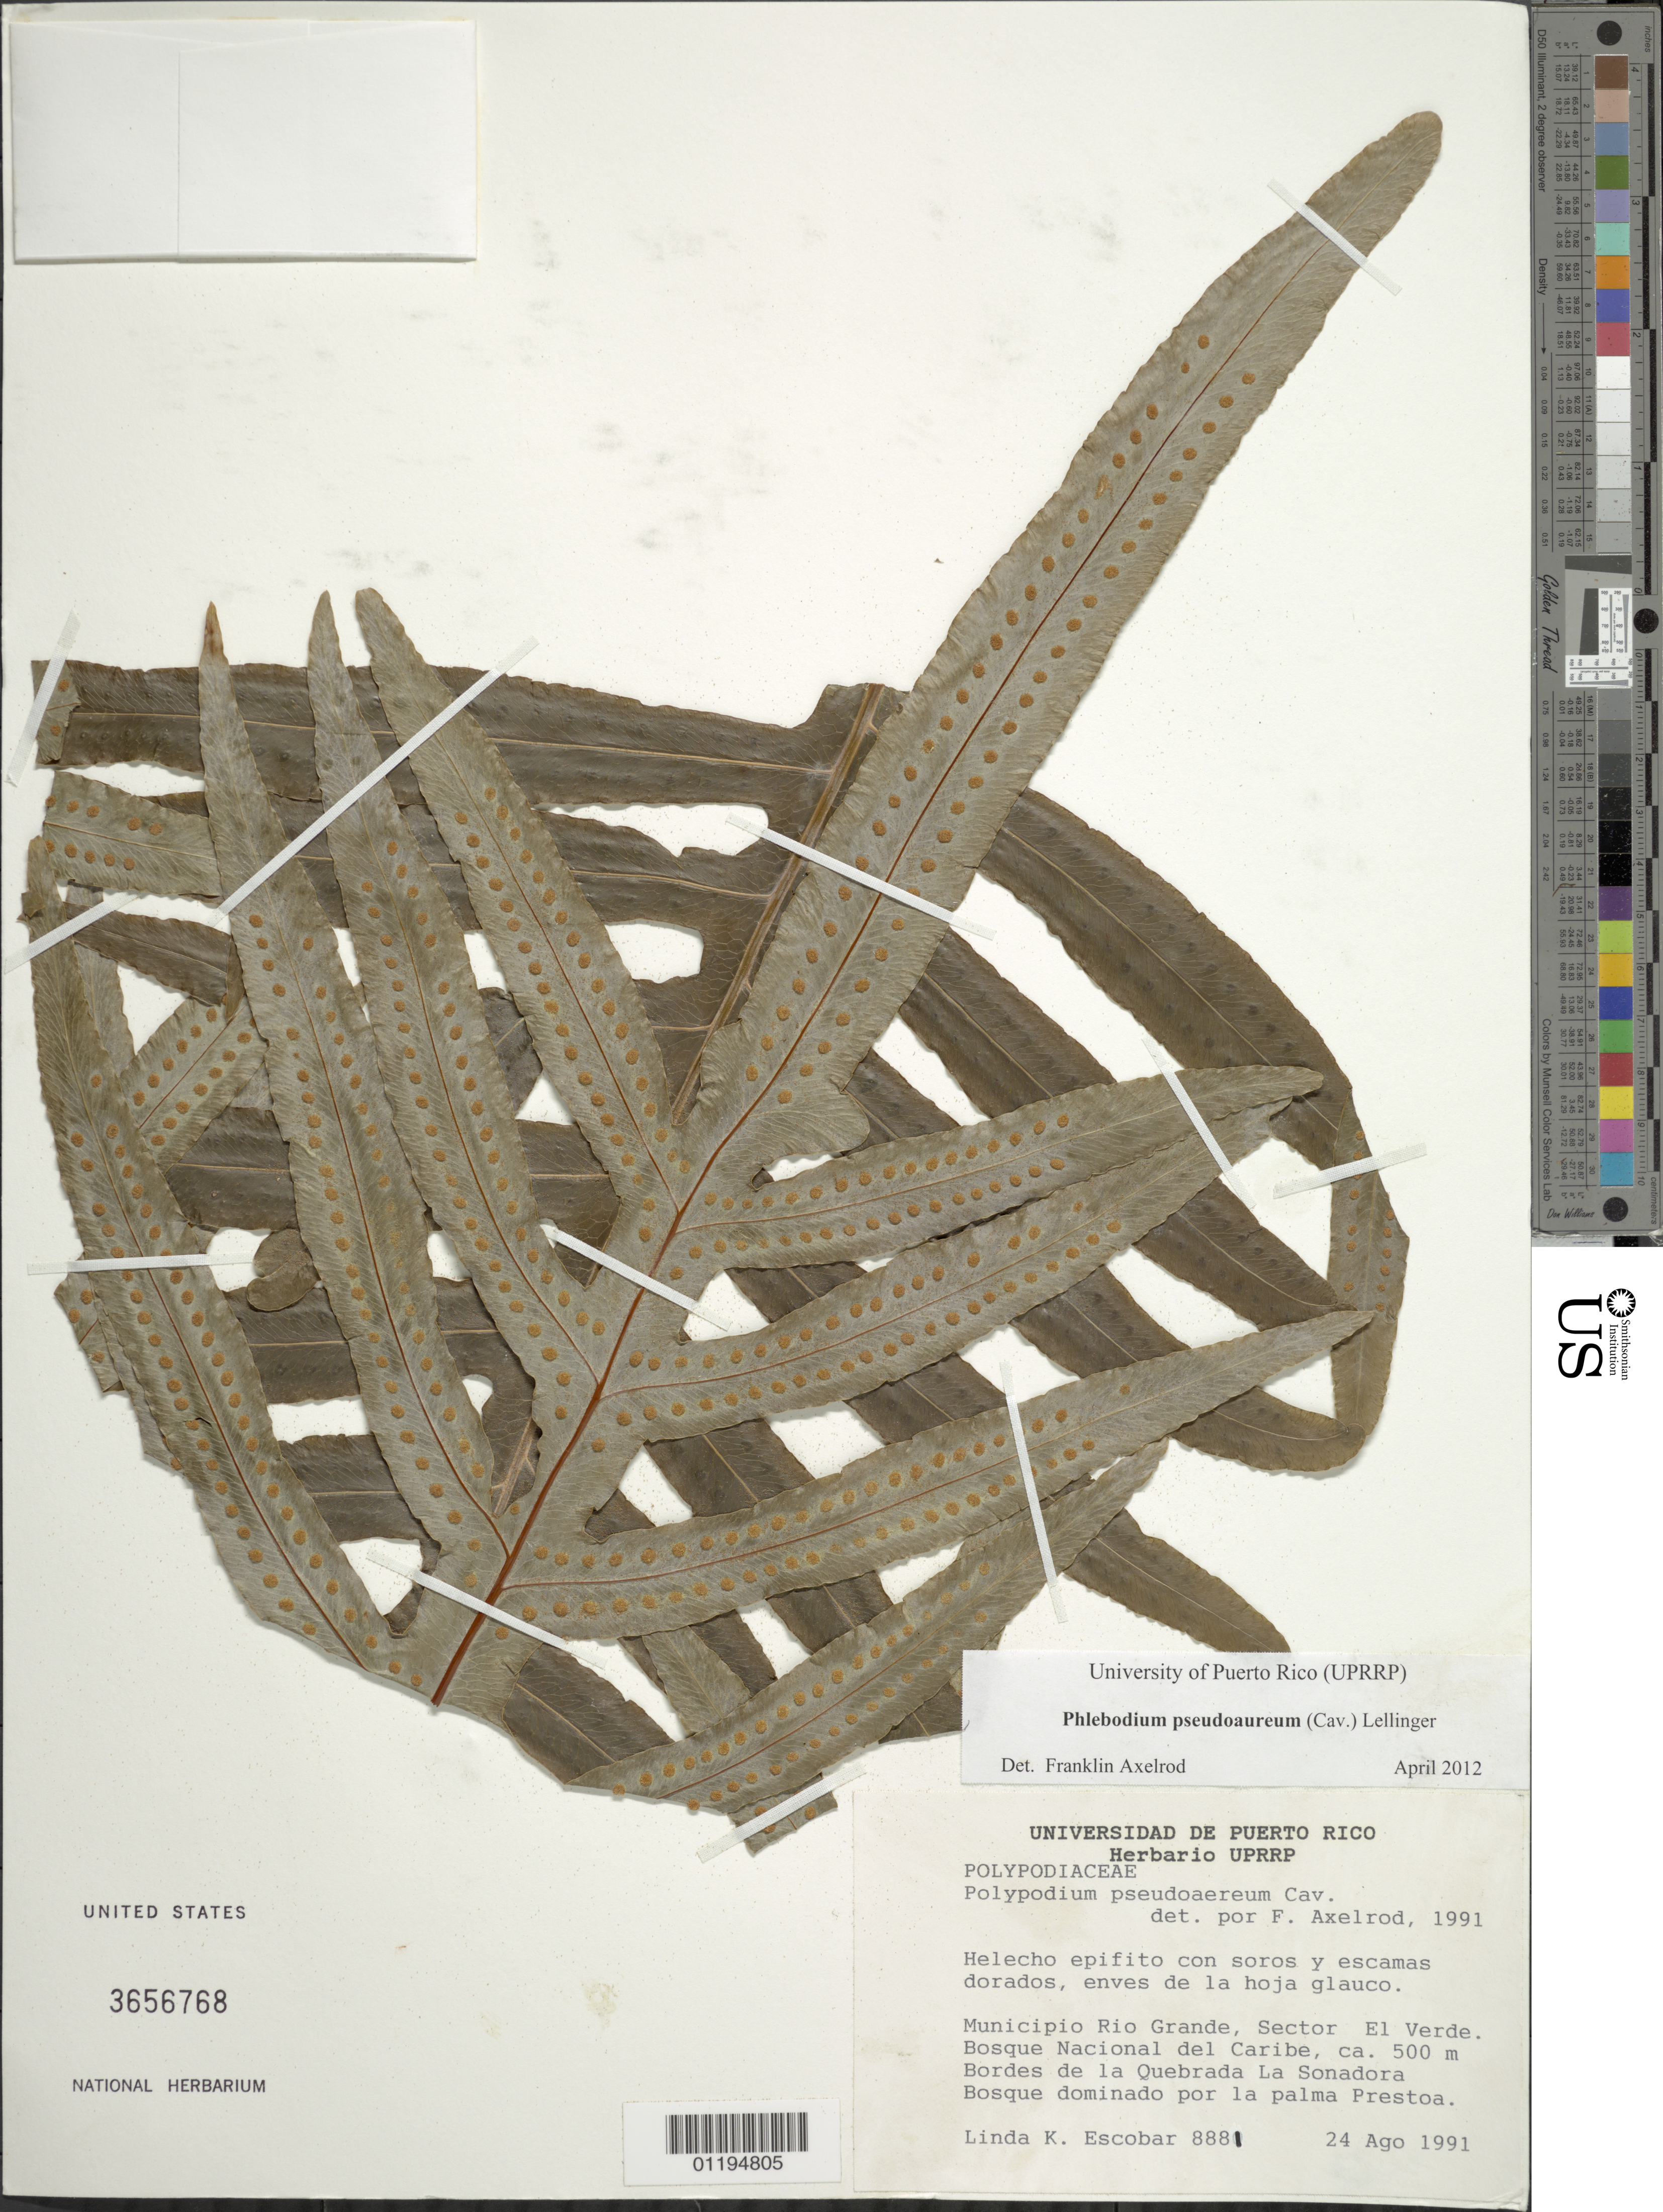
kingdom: Plantae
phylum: Tracheophyta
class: Polypodiopsida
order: Polypodiales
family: Polypodiaceae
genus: Phlebodium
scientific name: Phlebodium pseudoaureum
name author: (Cav.) Lellinger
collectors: L. K. de Escobar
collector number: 888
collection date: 1991-08-24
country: Puerto Rico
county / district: Rio Grande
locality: Caribbean National Forest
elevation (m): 500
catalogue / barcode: US 3656768